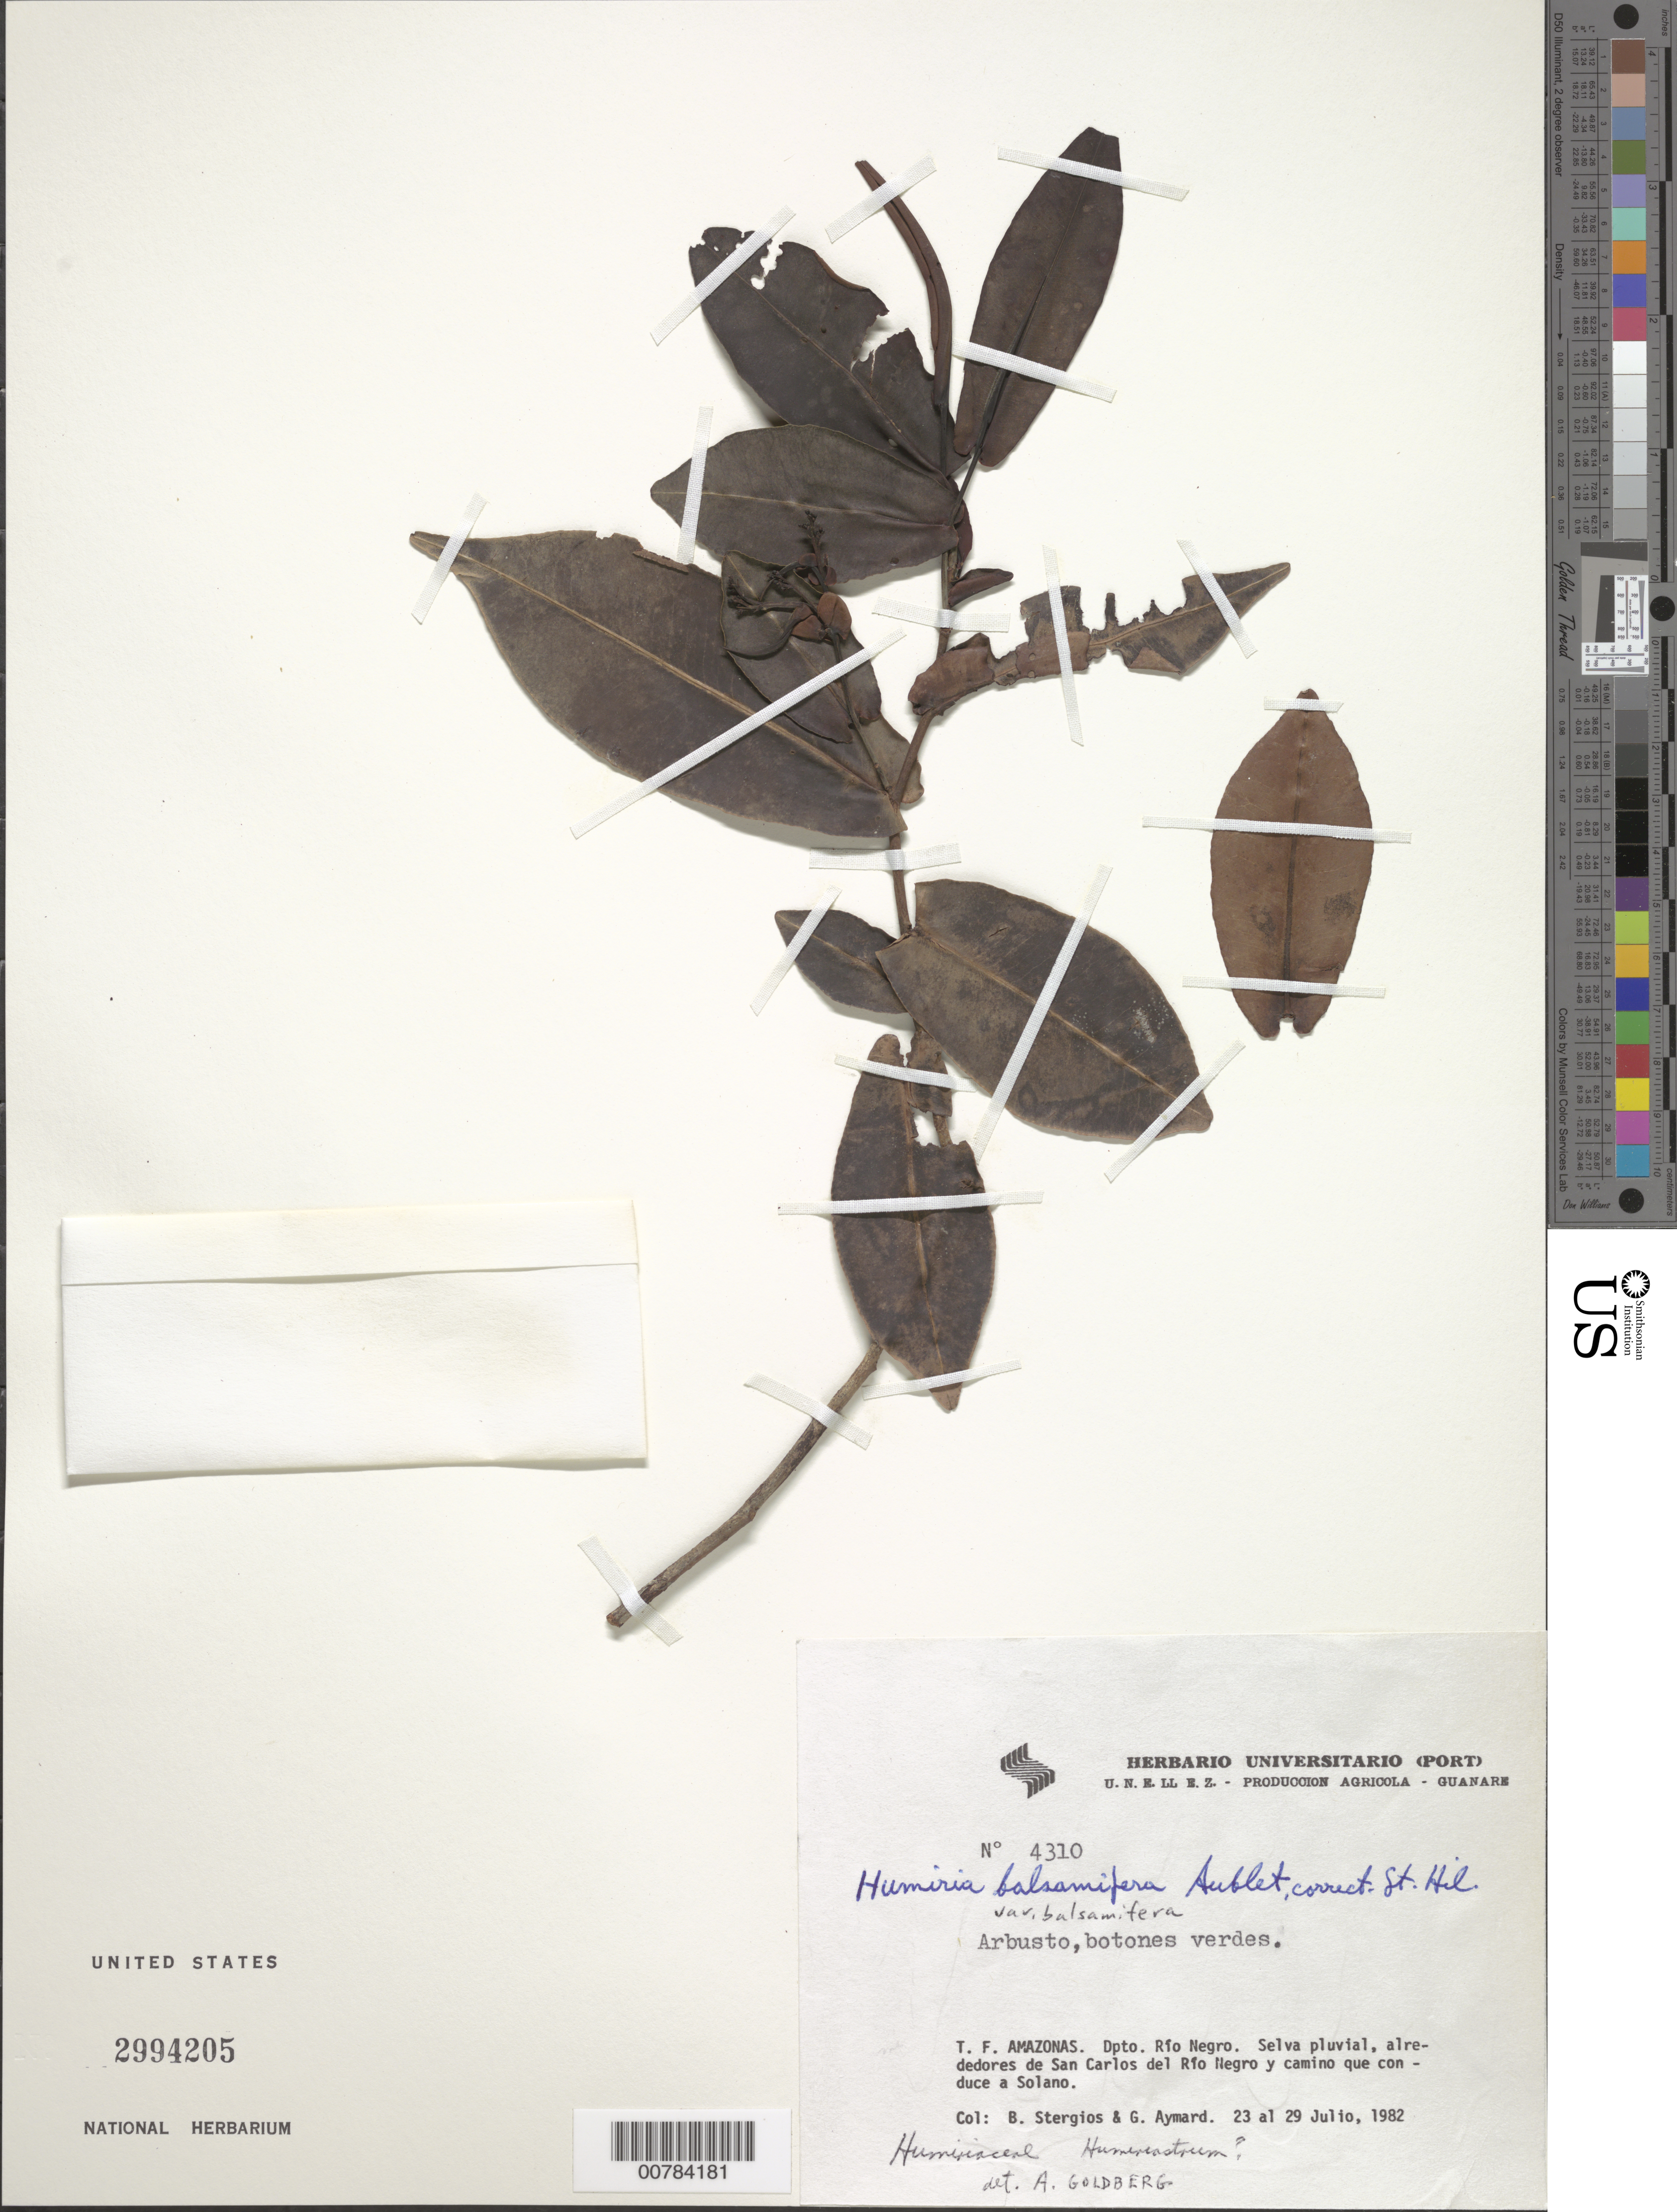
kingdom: Plantae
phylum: Tracheophyta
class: Magnoliopsida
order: Malpighiales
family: Humiriaceae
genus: Humiria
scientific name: Humiria balsamifera var. balsamifera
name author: Aubl.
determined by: Goldberg, Aaron, (US), NMNH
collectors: B. G. Stergios & G. A. Aymard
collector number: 4310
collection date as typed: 23-Jul-82 to 29-Jul-82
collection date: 1982-07-23/1982-07-29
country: Venezuela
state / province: Amazonas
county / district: Río Negro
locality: San Carlos del Río Negro y camino que conduce a Solano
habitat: Selva pluvial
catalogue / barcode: US 2994205